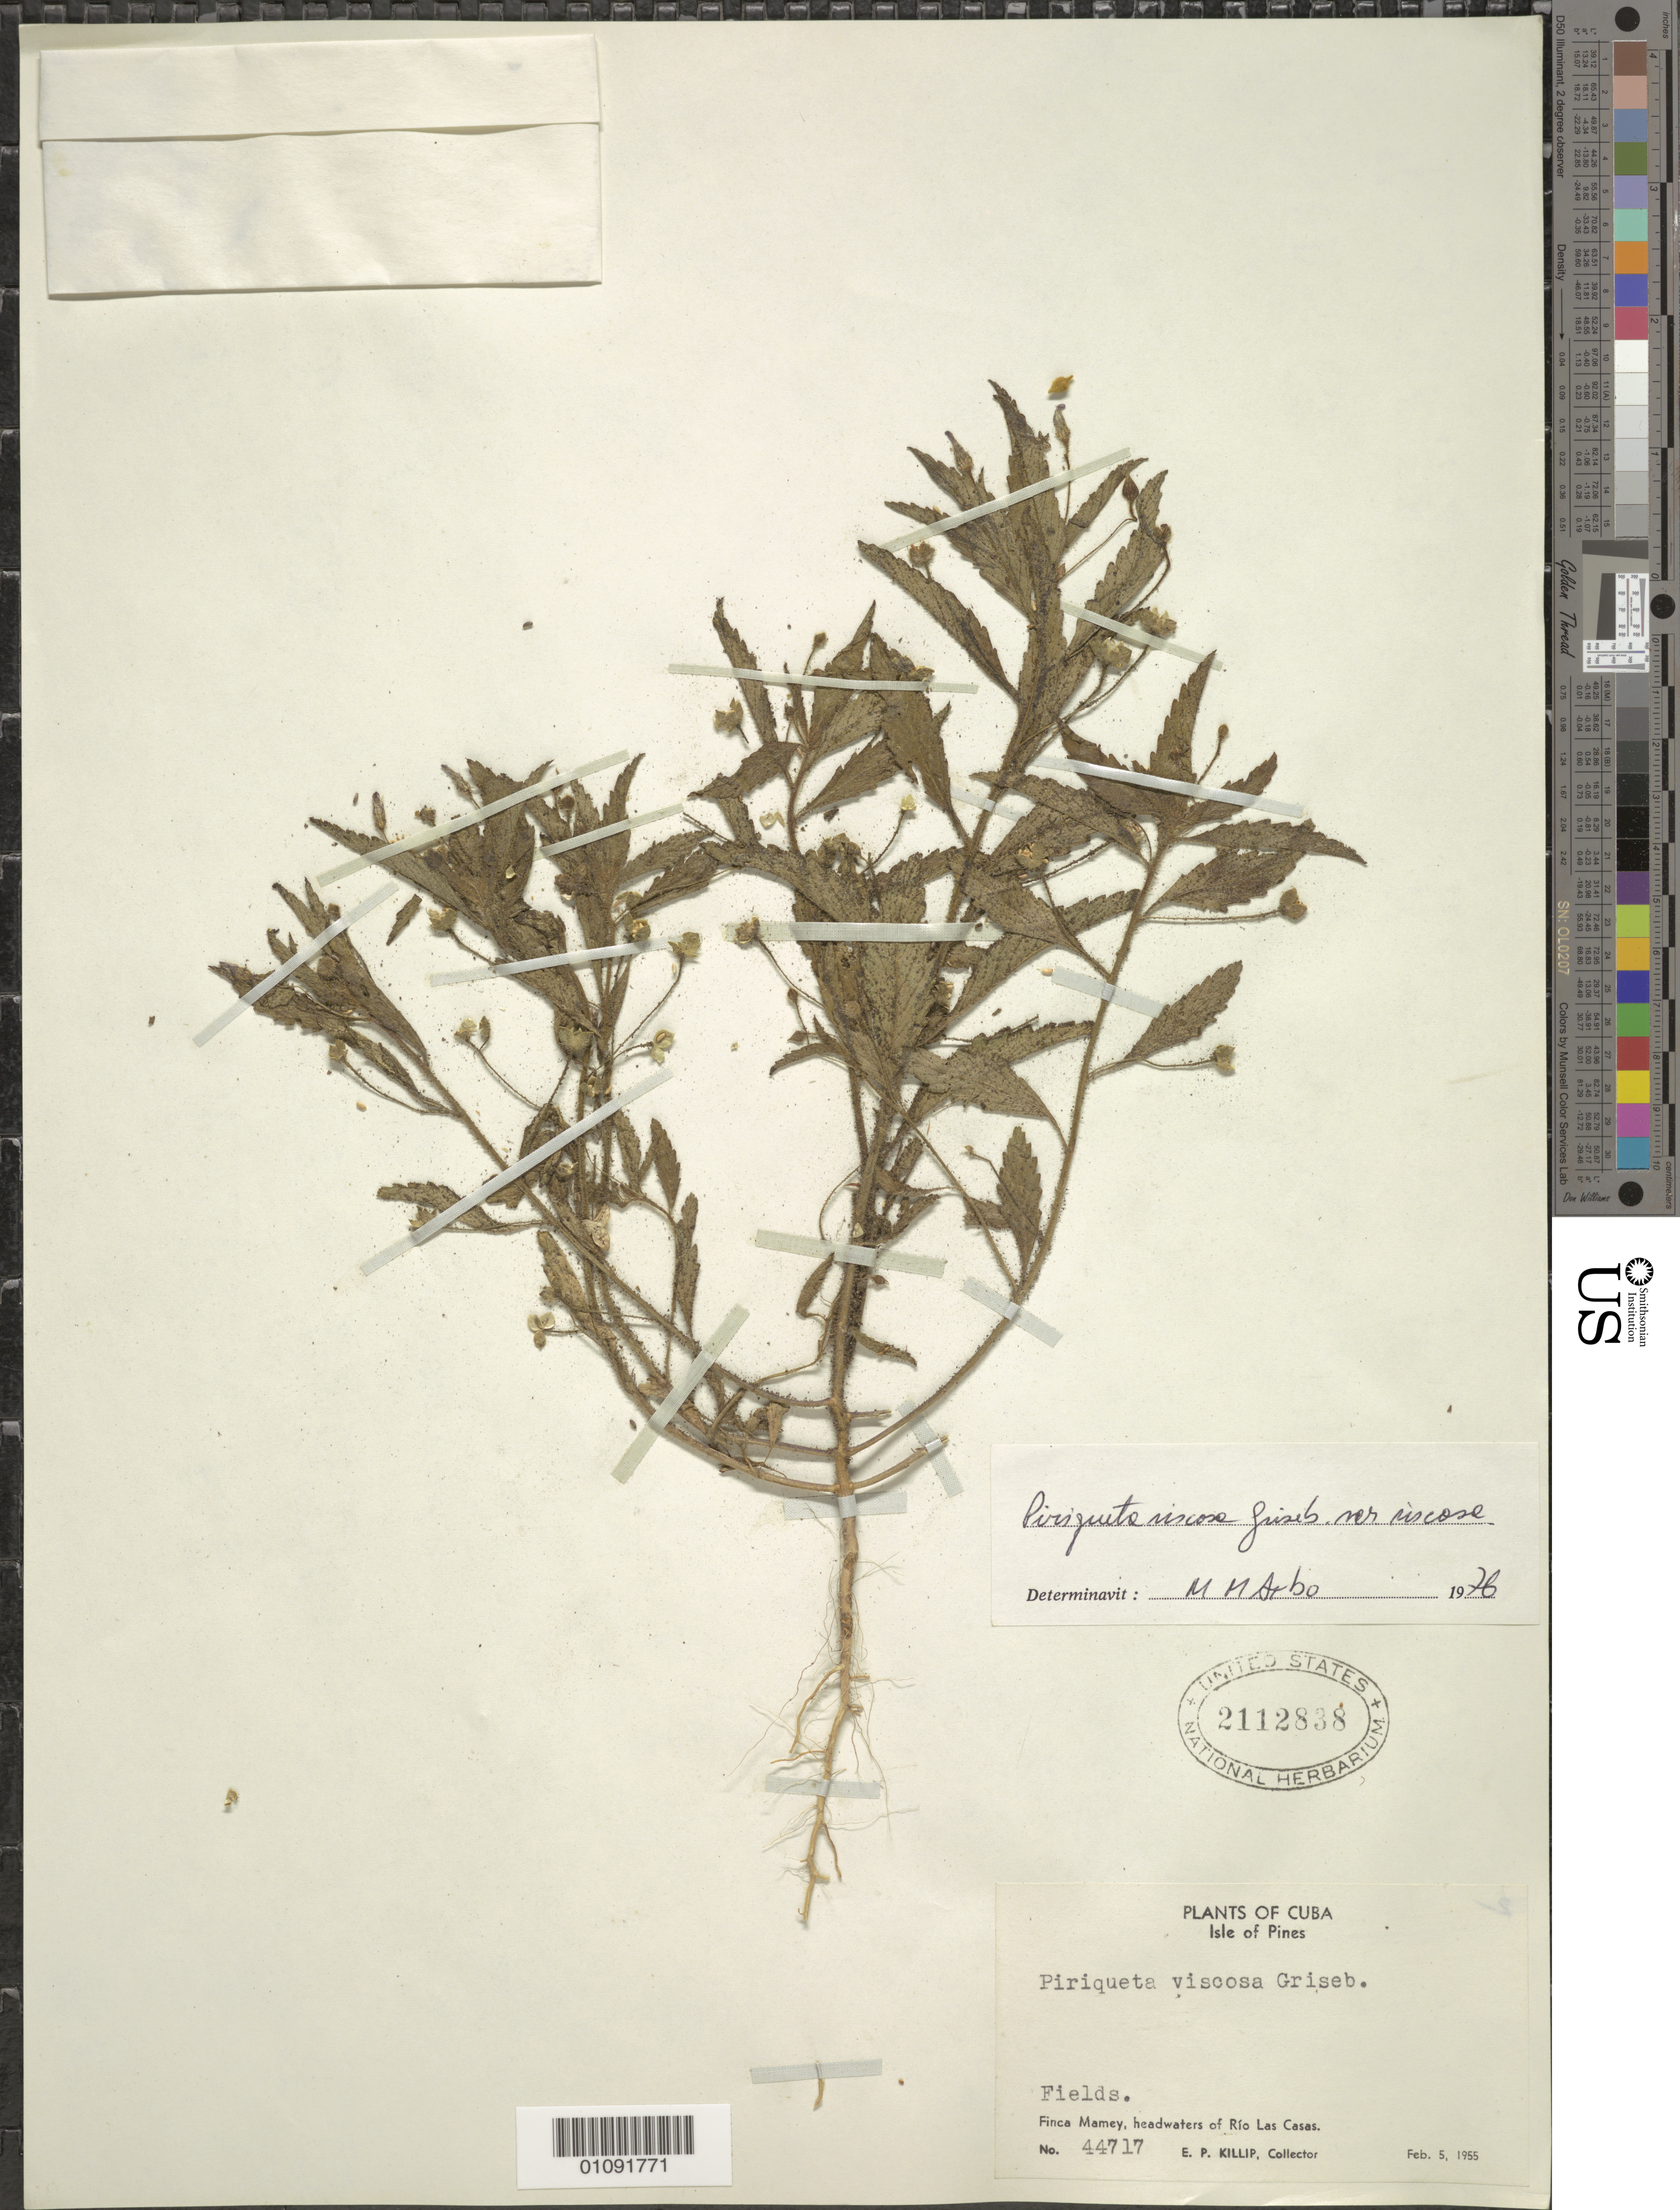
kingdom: Plantae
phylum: Tracheophyta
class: Magnoliopsida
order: Malpighiales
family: Turneraceae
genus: Piriqueta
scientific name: Piriqueta viscosa subsp. viscosa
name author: Griseb.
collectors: E. P. Killip, J. Ellis & K. Miller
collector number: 44717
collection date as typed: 05 Feb 1955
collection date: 1955-02-05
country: Cuba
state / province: Isla de La Juventud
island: Isla de la Juventud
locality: Isle of Pines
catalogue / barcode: US 2112838